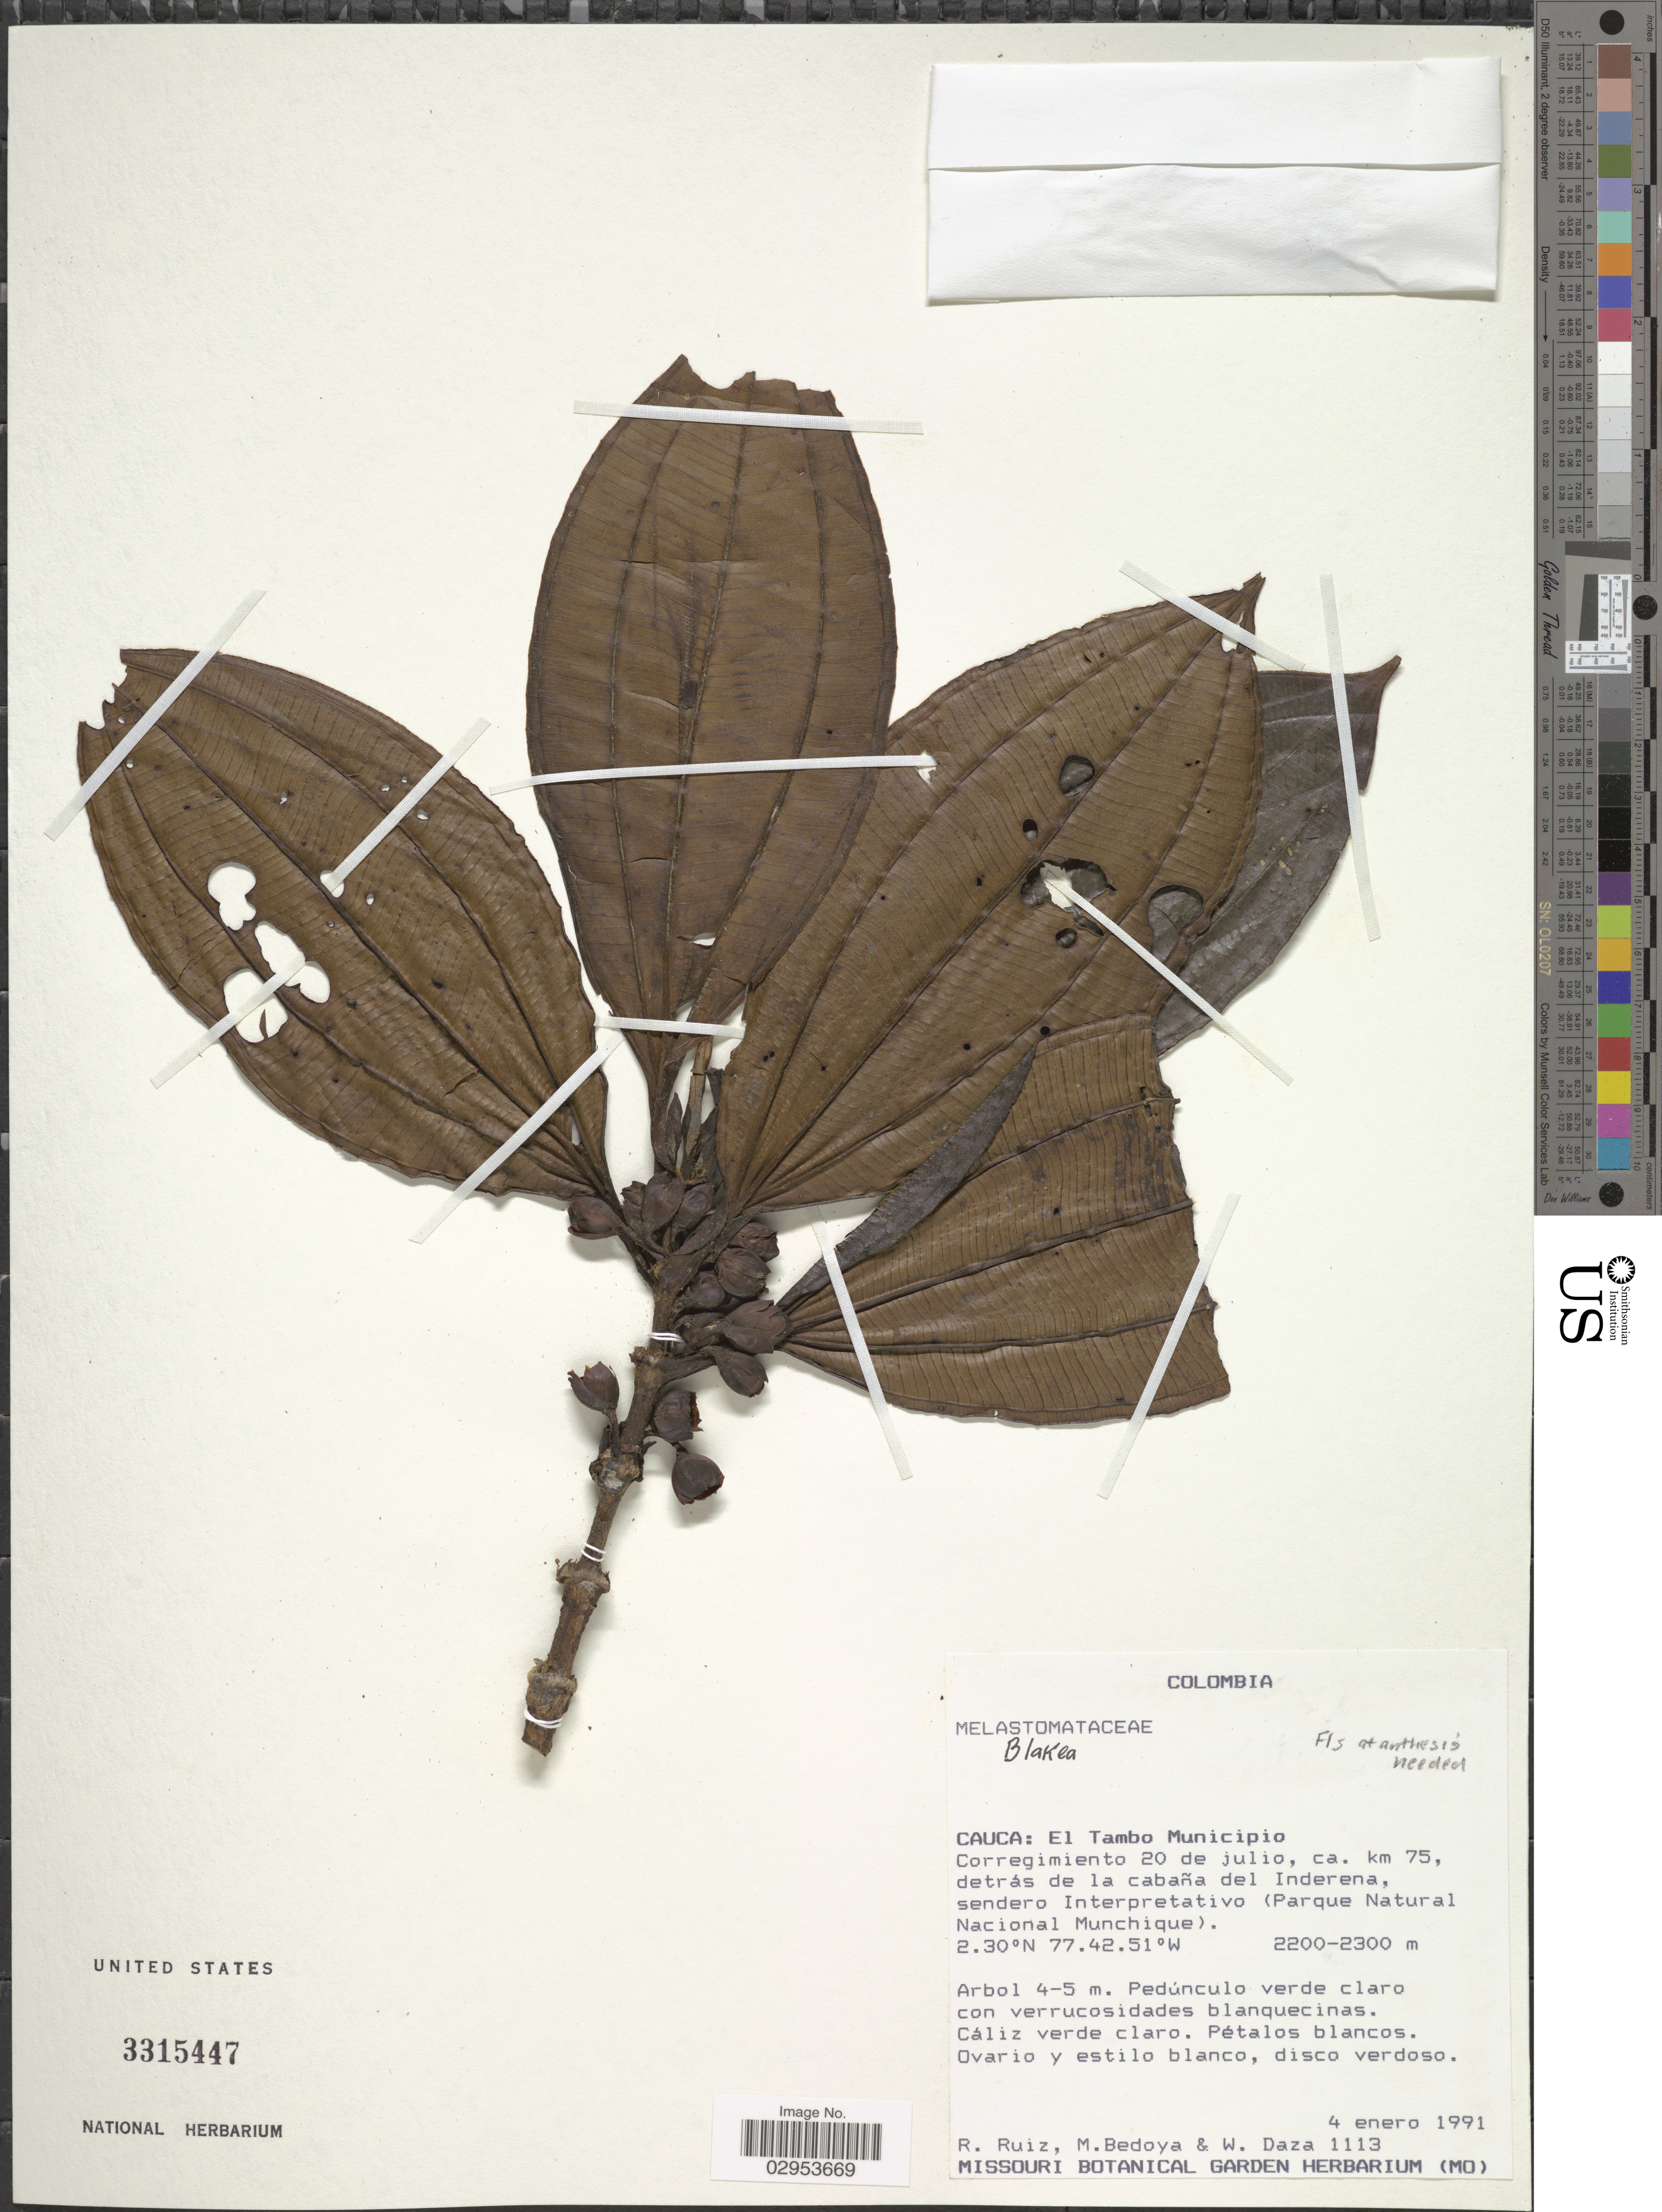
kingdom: Plantae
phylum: Tracheophyta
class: Magnoliopsida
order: Myrtales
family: Melastomataceae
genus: Blakea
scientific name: Blakea sp.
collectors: R. Ruiz, M. Bedoya & W. Daza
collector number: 1113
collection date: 1991-01-04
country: Colombia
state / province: Cauca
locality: El Tambo Municipio, Corregimiento 20 de julio, ca. km 75, detrás de la cabaña del Inderena, sendero Interpretativo (Parque Natural Nacional Munchique).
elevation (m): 2200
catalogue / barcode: US 3315447